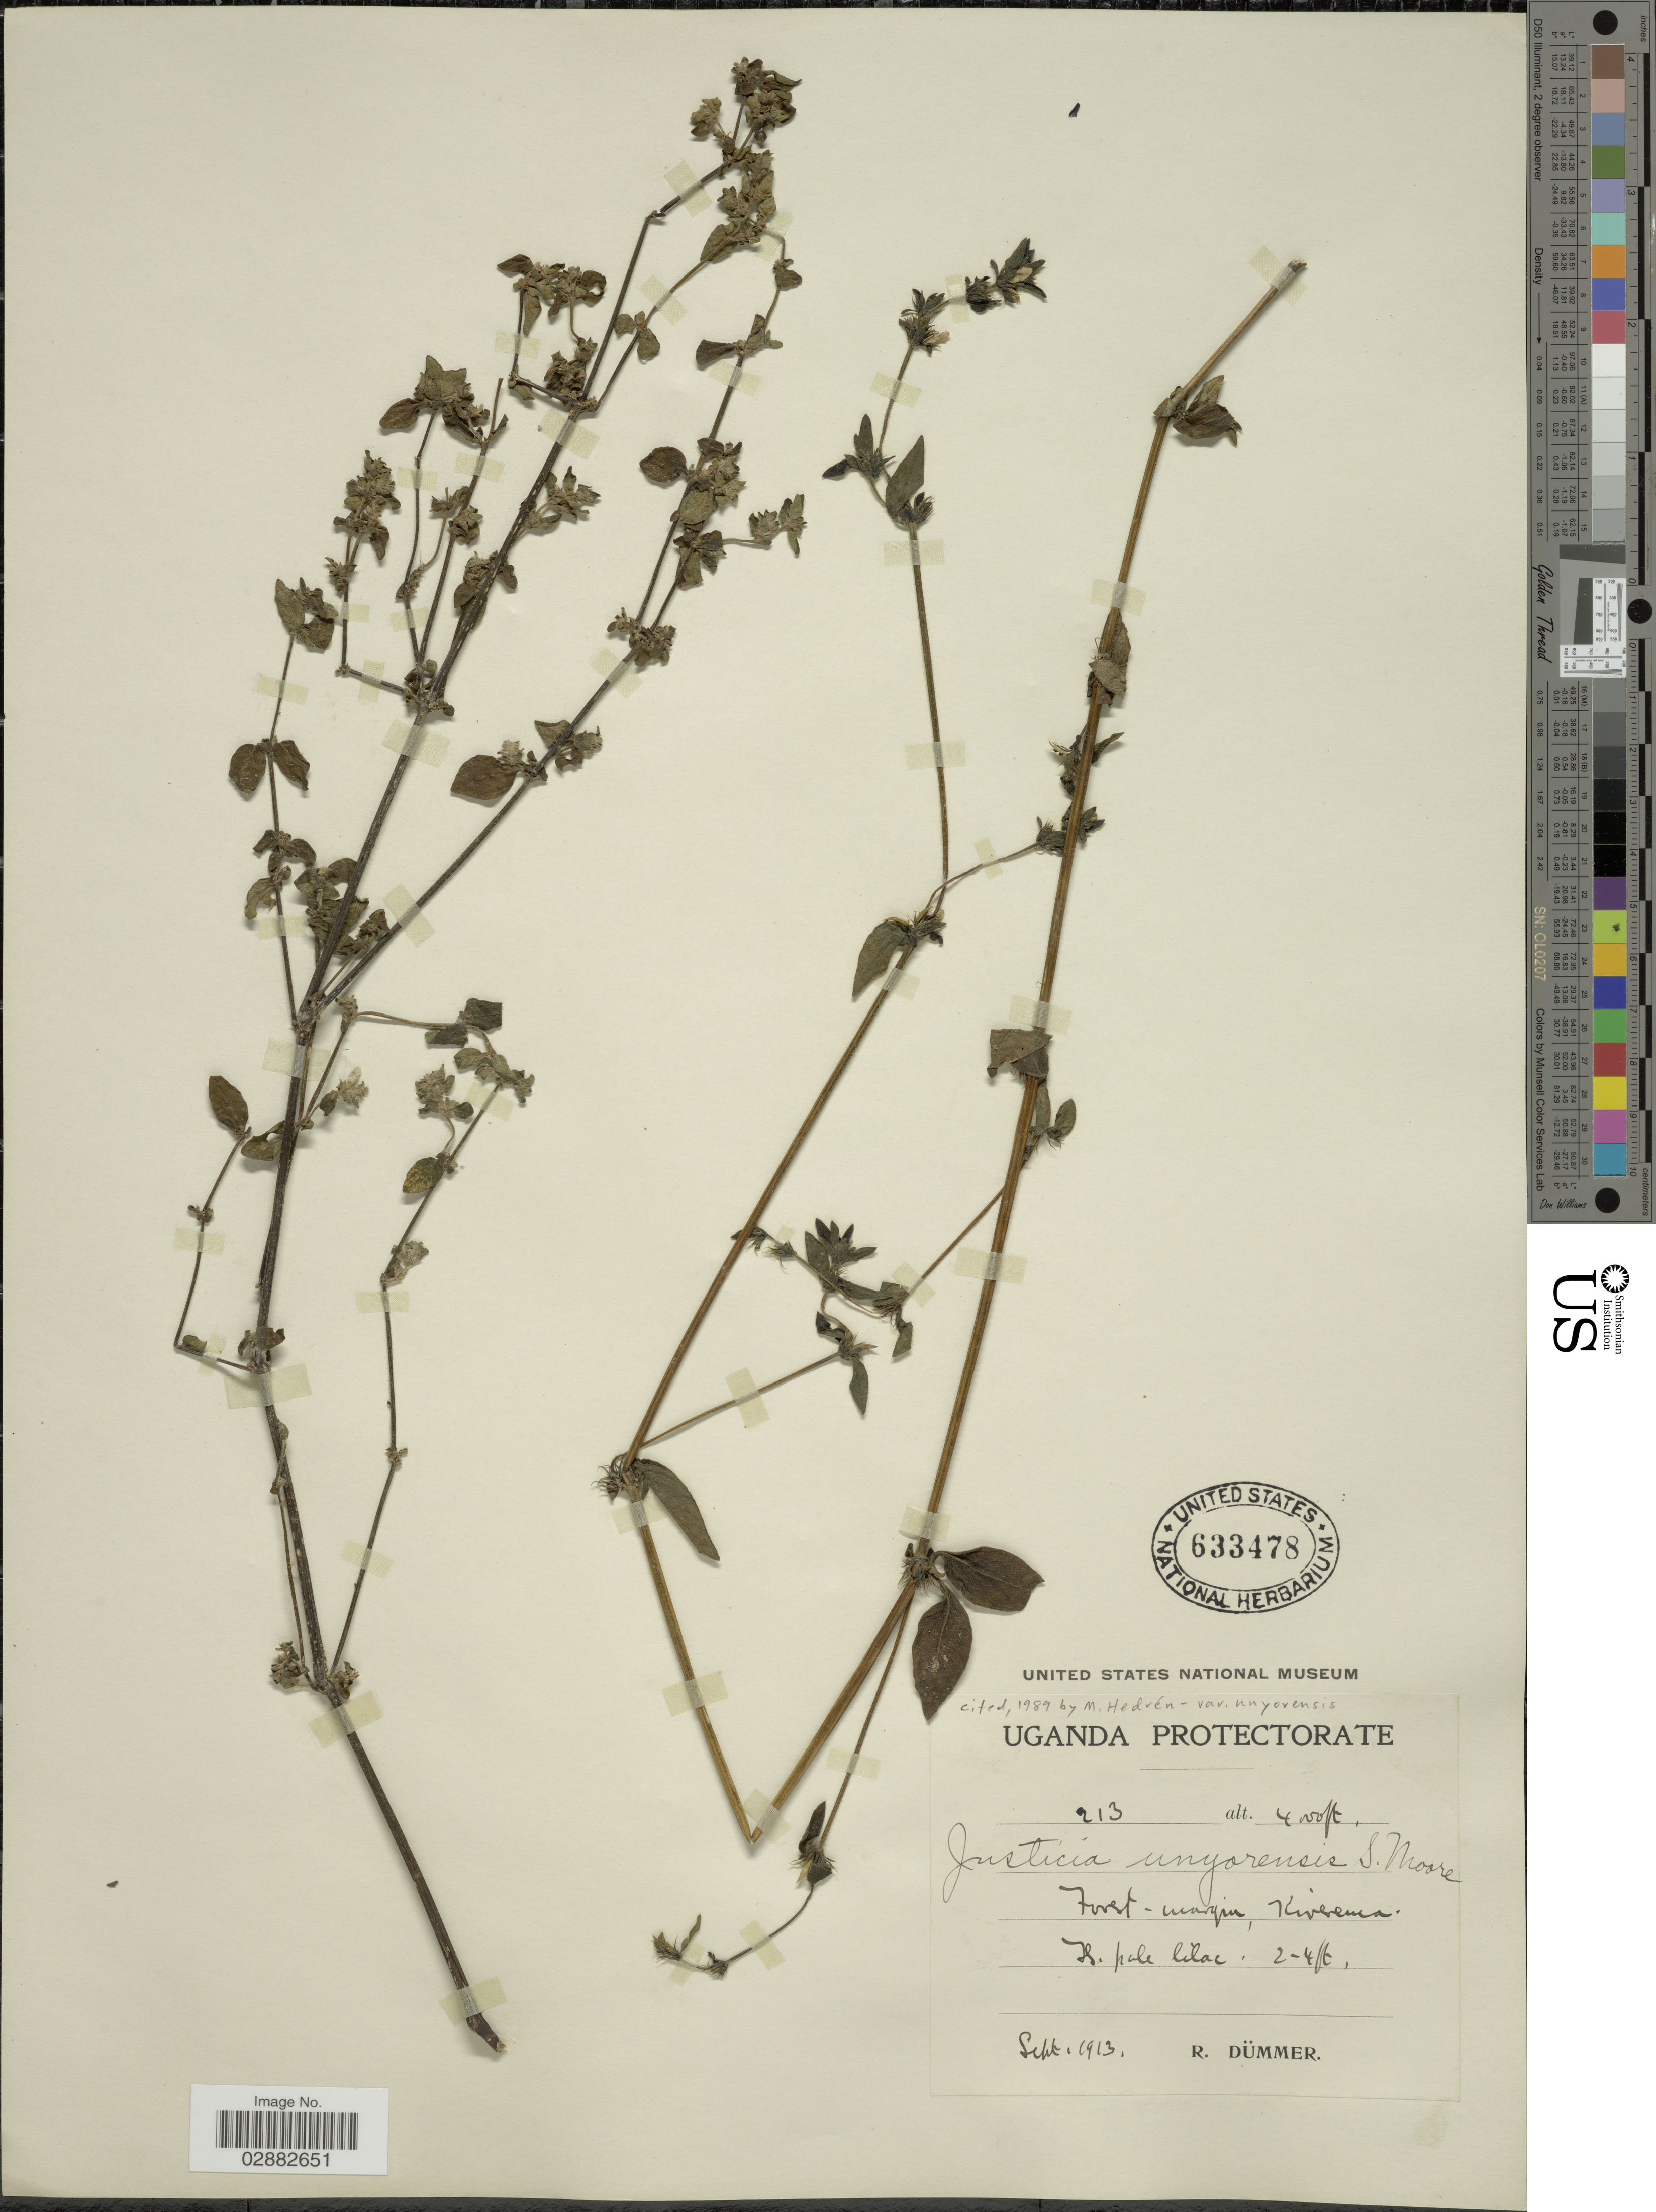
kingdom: Plantae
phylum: Tracheophyta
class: Magnoliopsida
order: Lamiales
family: Acanthaceae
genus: Justicia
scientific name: Justicia unyorensis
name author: S. Moore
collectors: R. A. Dümmer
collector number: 213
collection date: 1913-09-01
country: Uganda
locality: Uganda Protectorate, Kirerema.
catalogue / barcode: US 633478